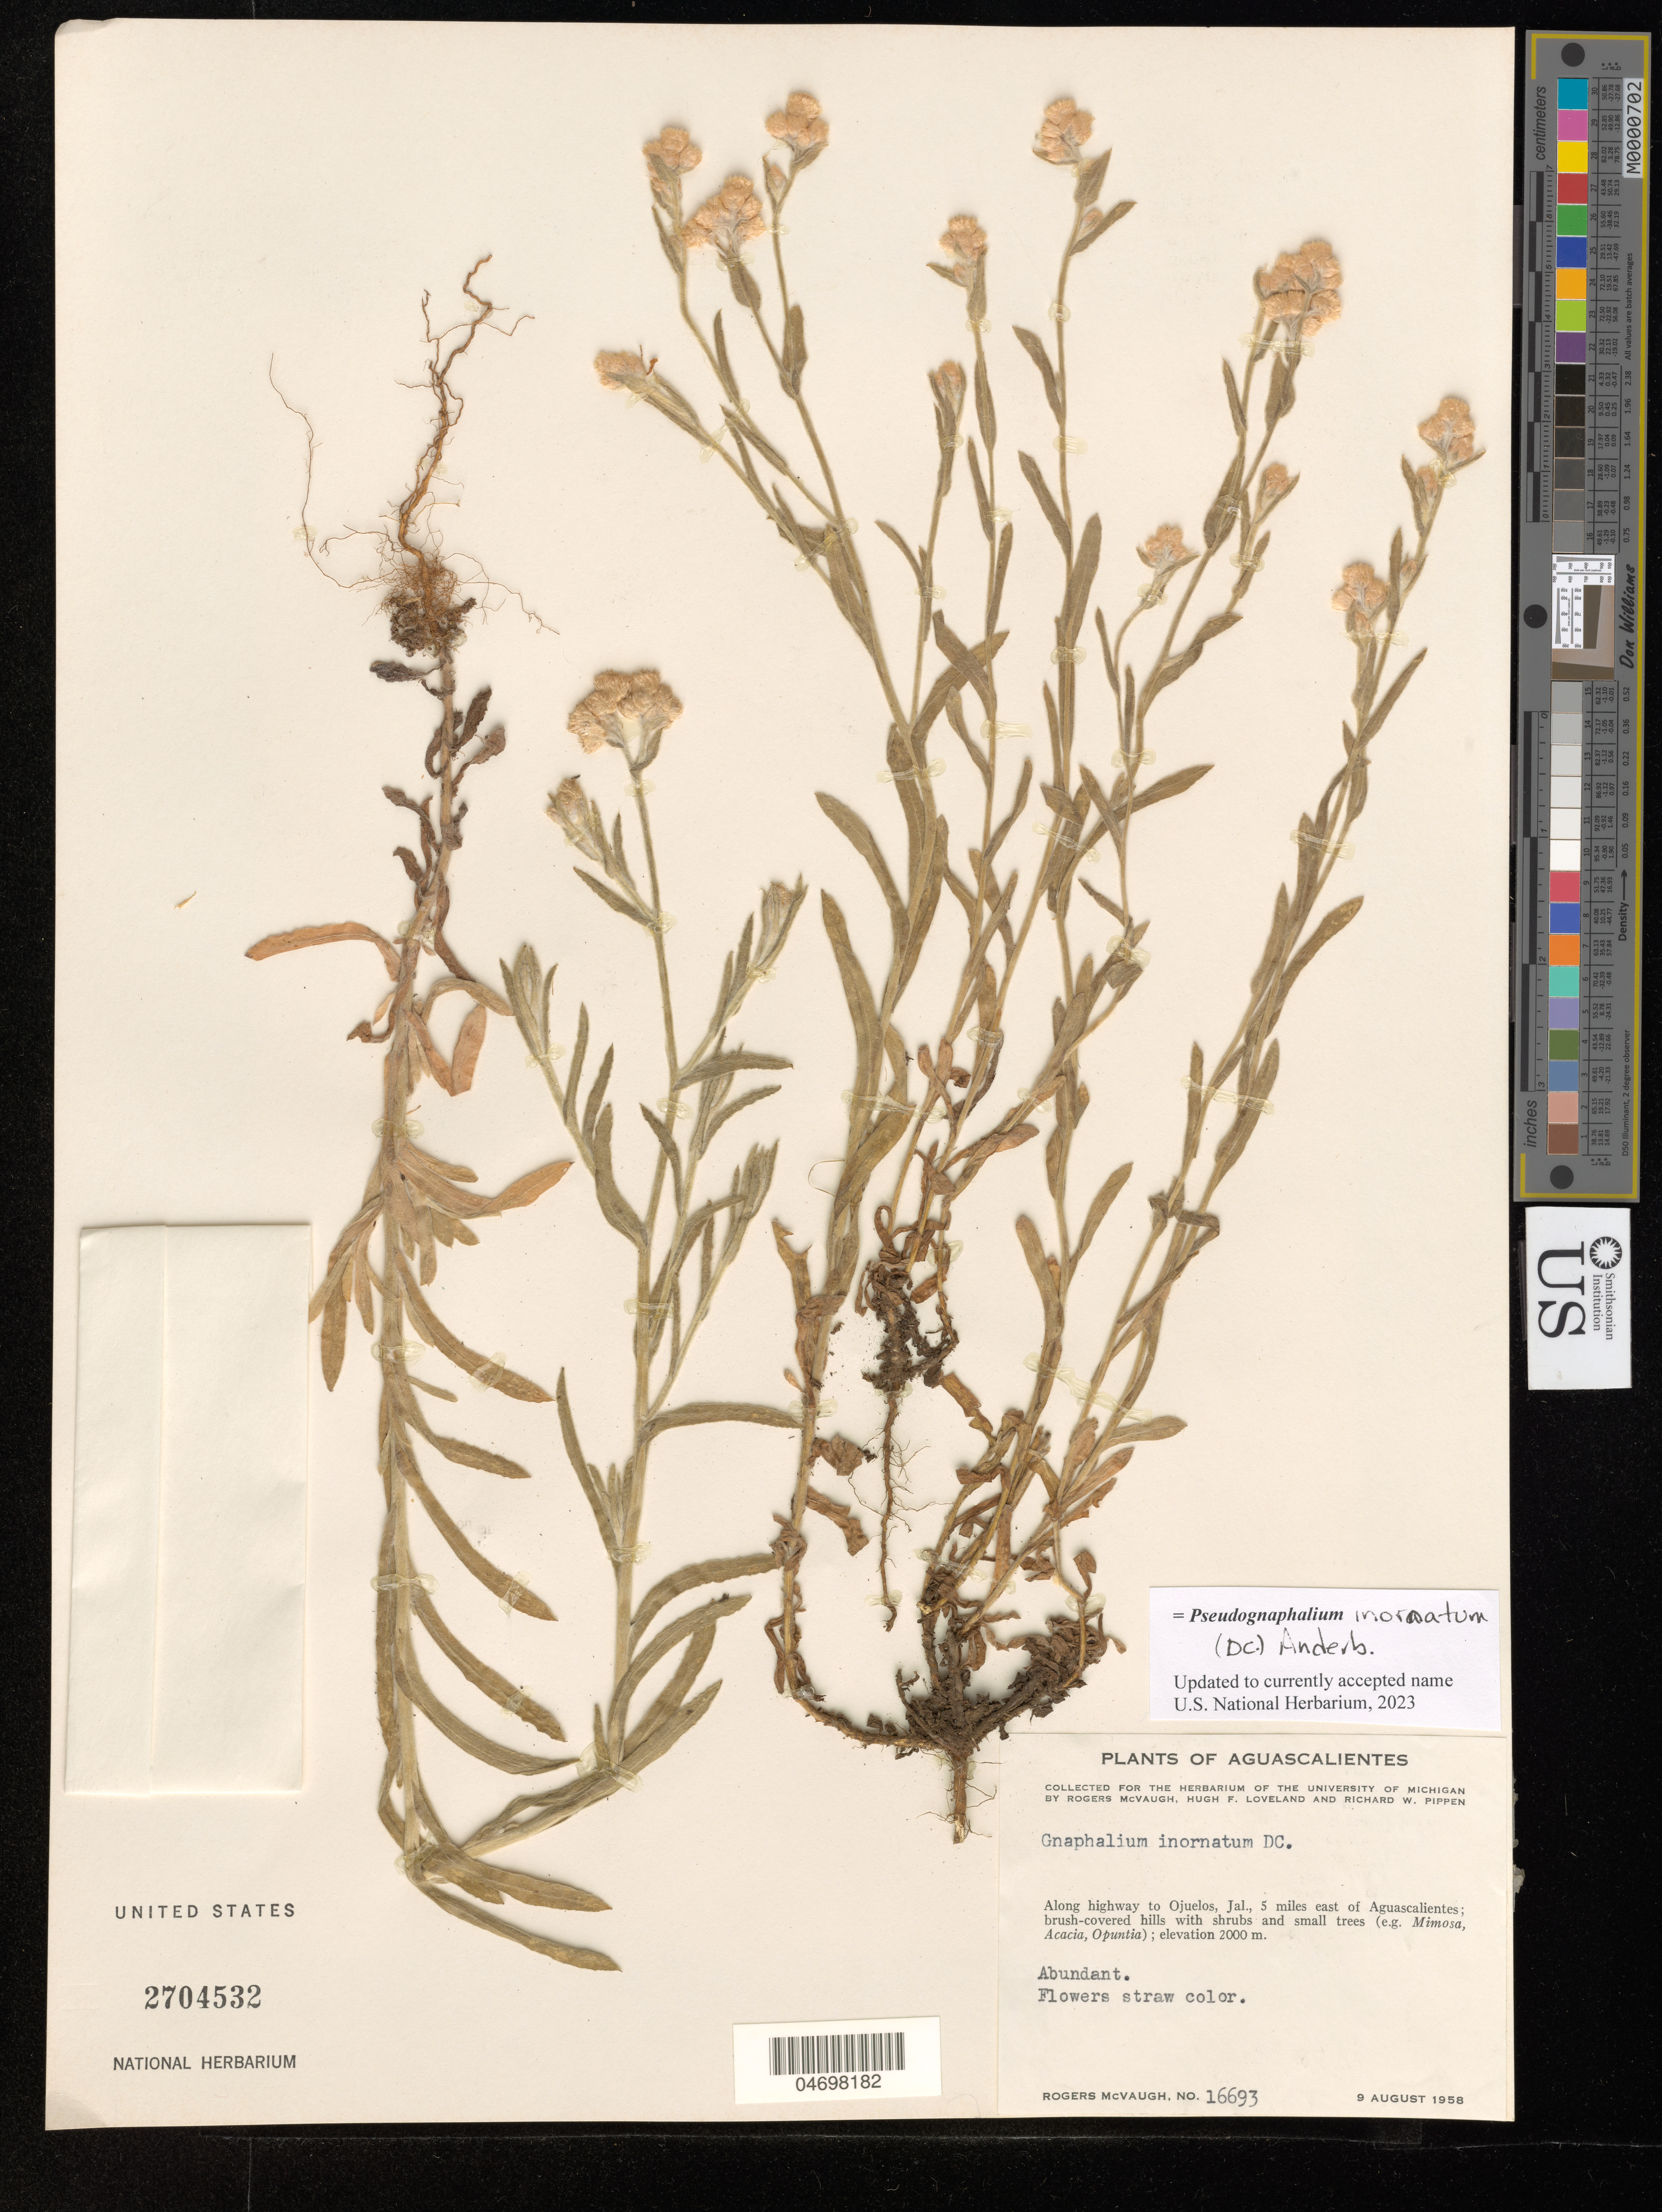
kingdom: Plantae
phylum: Tracheophyta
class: Magnoliopsida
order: Asterales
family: Asteraceae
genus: Pseudognaphalium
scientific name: Pseudognaphalium inornatum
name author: (DC.) Anderb.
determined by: Nesom, Guy L.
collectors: R. McVaugh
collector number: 16693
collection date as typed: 09 Aug 1958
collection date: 1958-08-09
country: Mexico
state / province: Jalisco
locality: Hwy to Ojuelos, Jal., 5 mi E of Aguascalientes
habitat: Brush covered hills with shrubs and small trees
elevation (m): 2000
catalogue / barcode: US 2704532